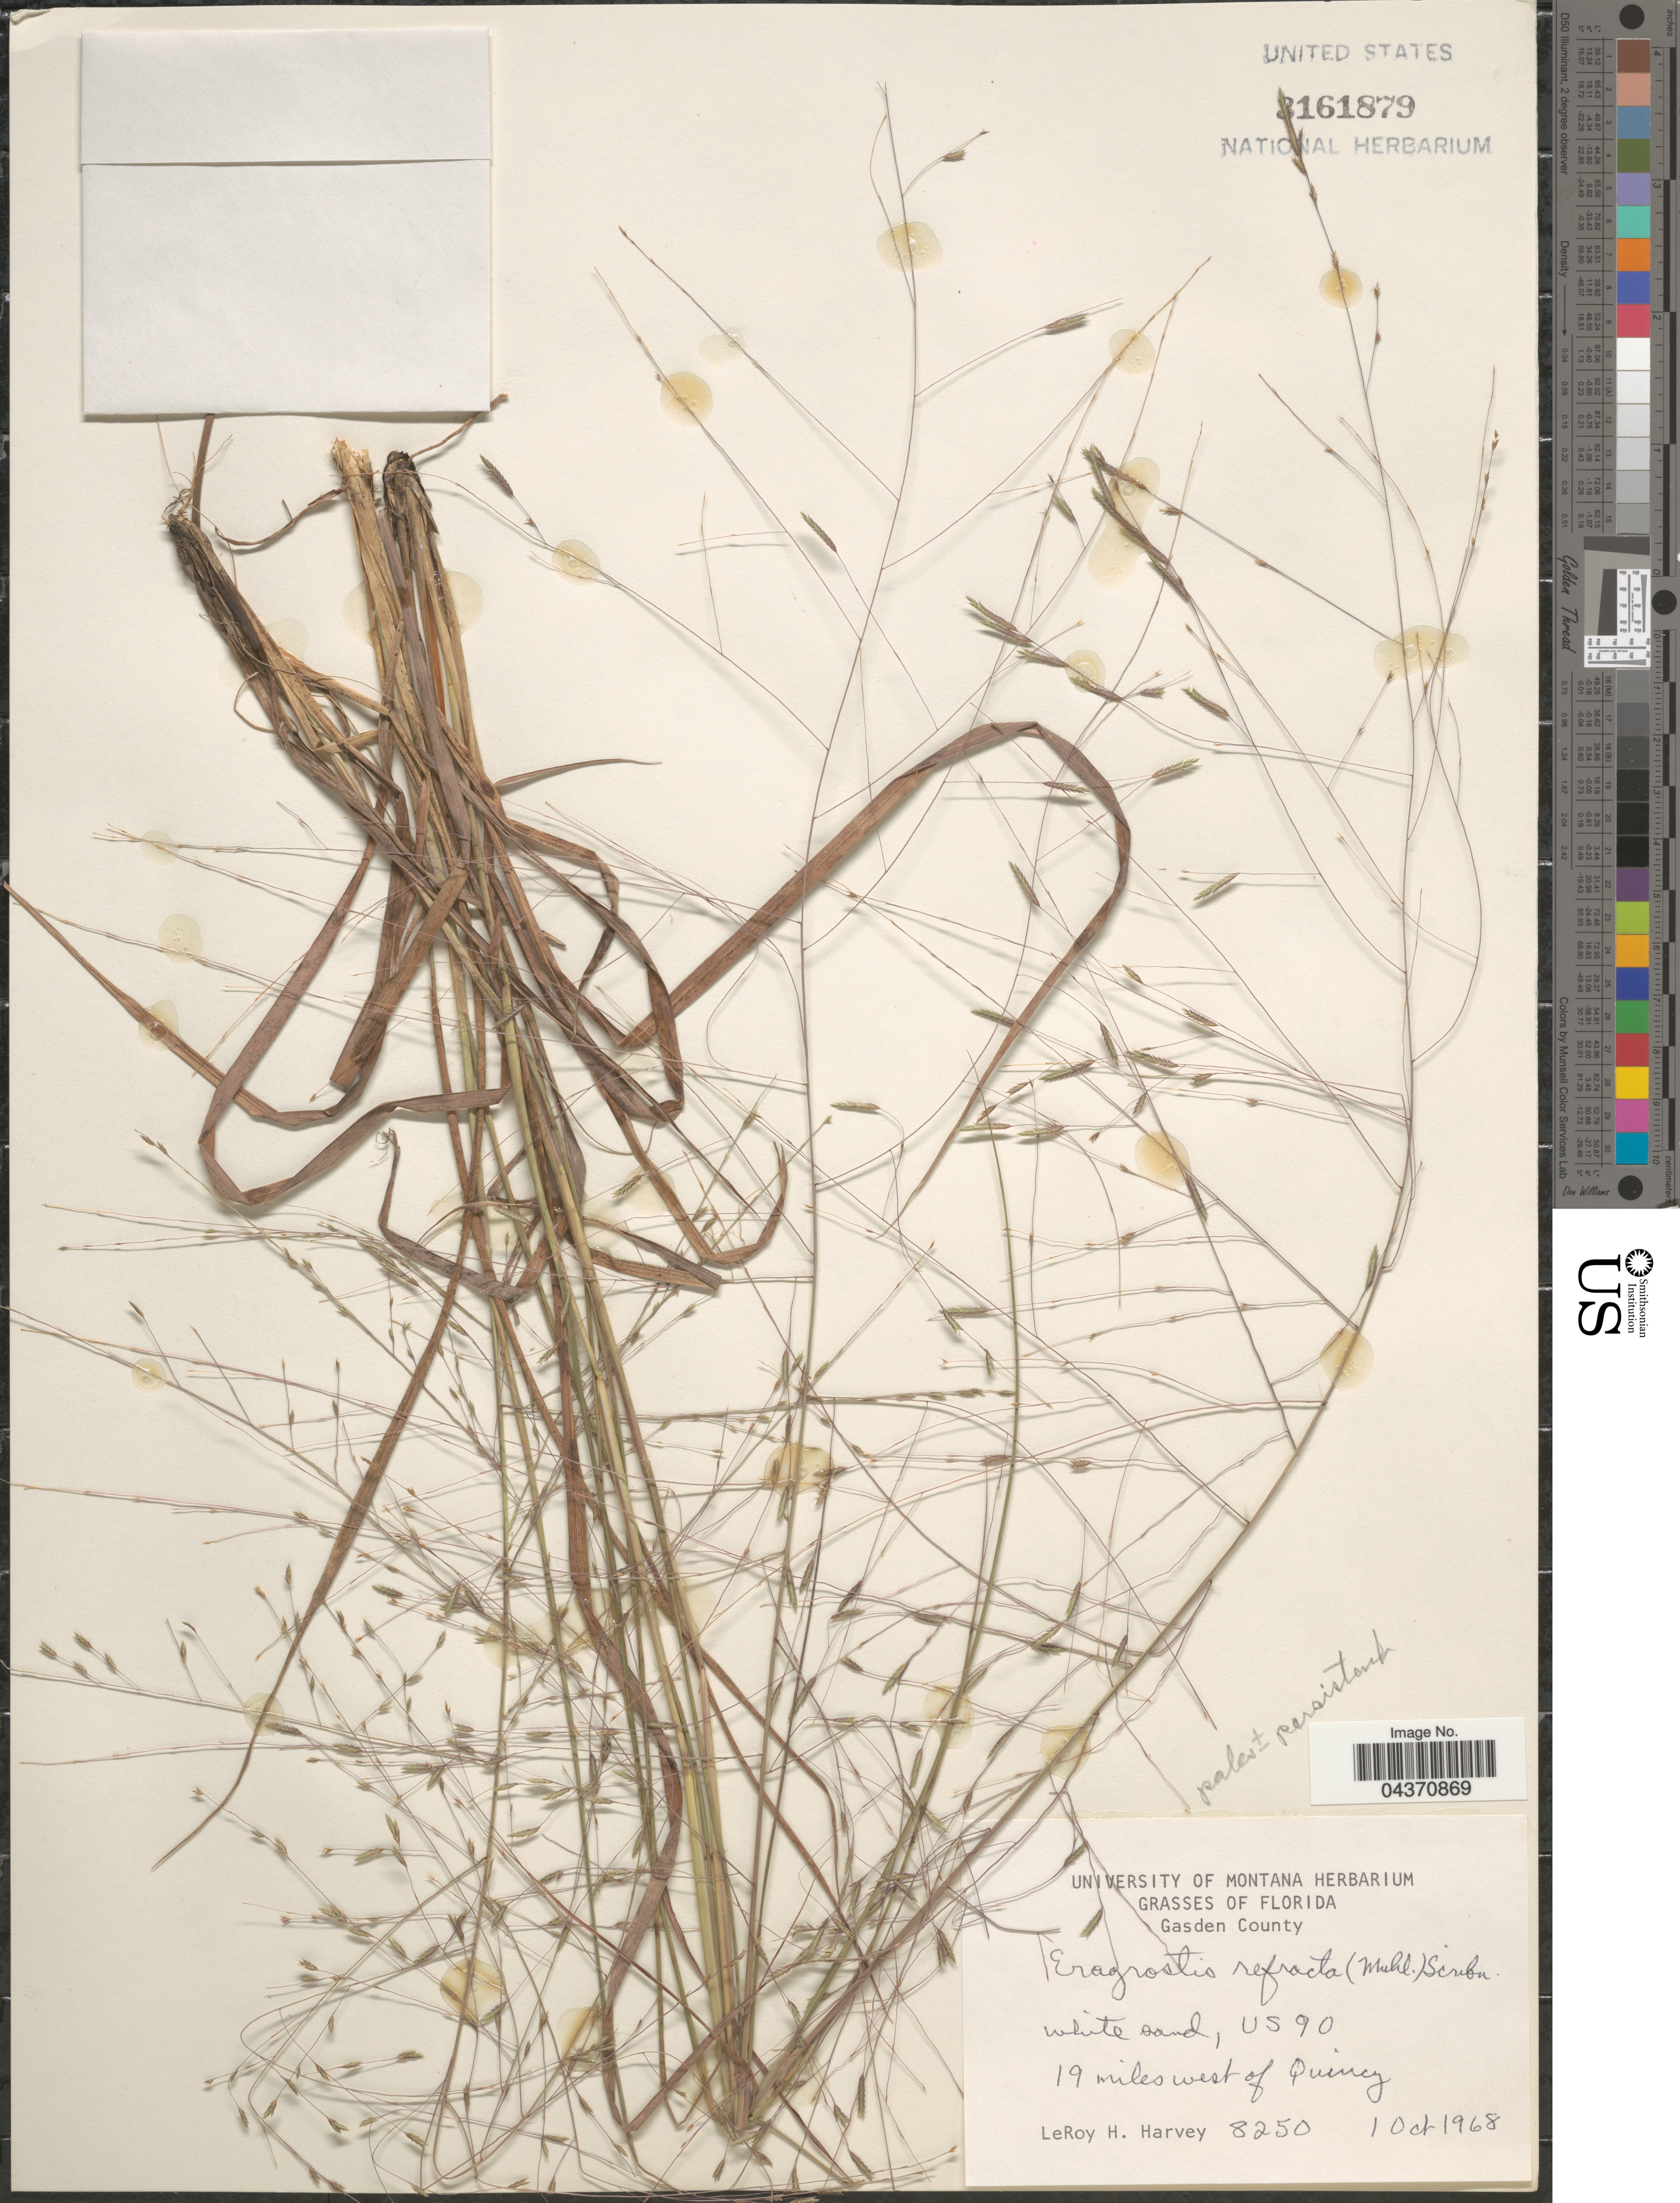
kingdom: Plantae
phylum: Tracheophyta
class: Liliopsida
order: Poales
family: Poaceae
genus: Eragrostis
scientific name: Eragrostis refracta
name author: (Muhl.) Scribn.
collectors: L. H. Harvey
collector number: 8250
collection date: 1968-10-01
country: United States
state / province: Florida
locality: Gasden County. White sand, US90. 19 miles west of Quincy.